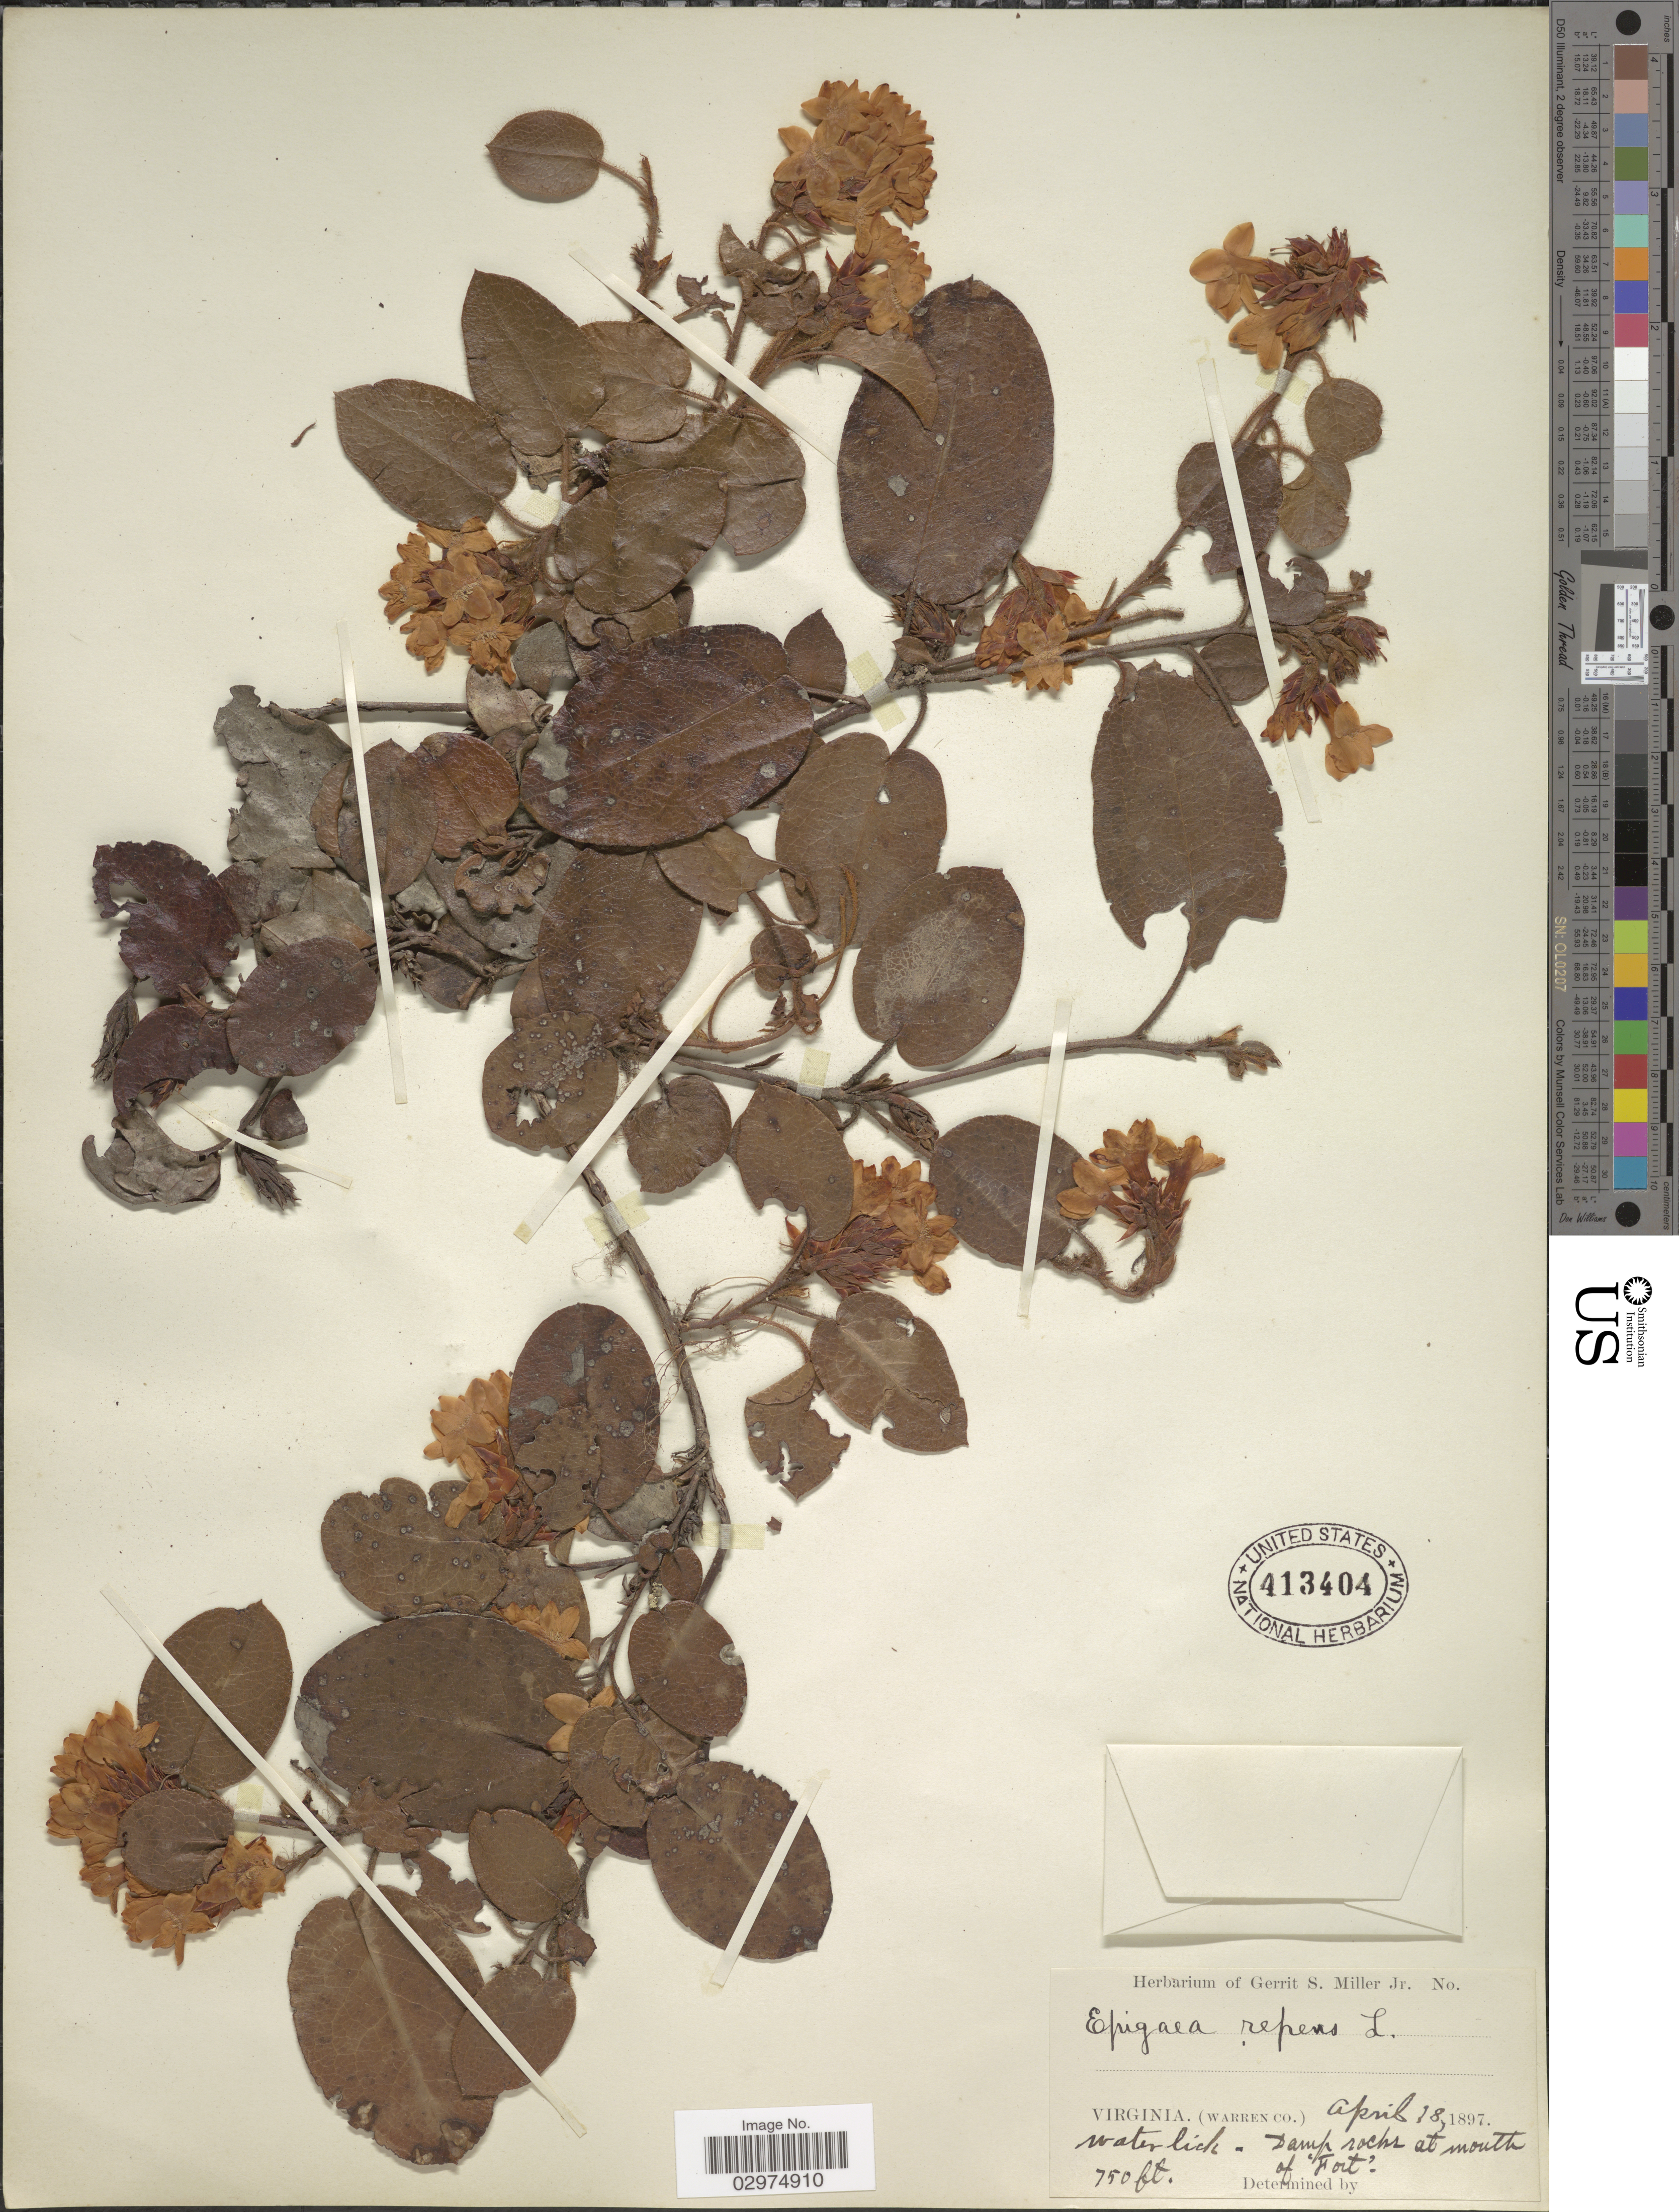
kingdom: Plantae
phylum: Tracheophyta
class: Magnoliopsida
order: Ericales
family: Ericaceae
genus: Epigaea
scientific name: Epigaea repens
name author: L.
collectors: ex herb. Gerrit S. Miller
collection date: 1897-04-18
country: United States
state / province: Virginia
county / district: Warren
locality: Damp rocks at mouth of 'Fort'.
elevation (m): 229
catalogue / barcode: US 413404